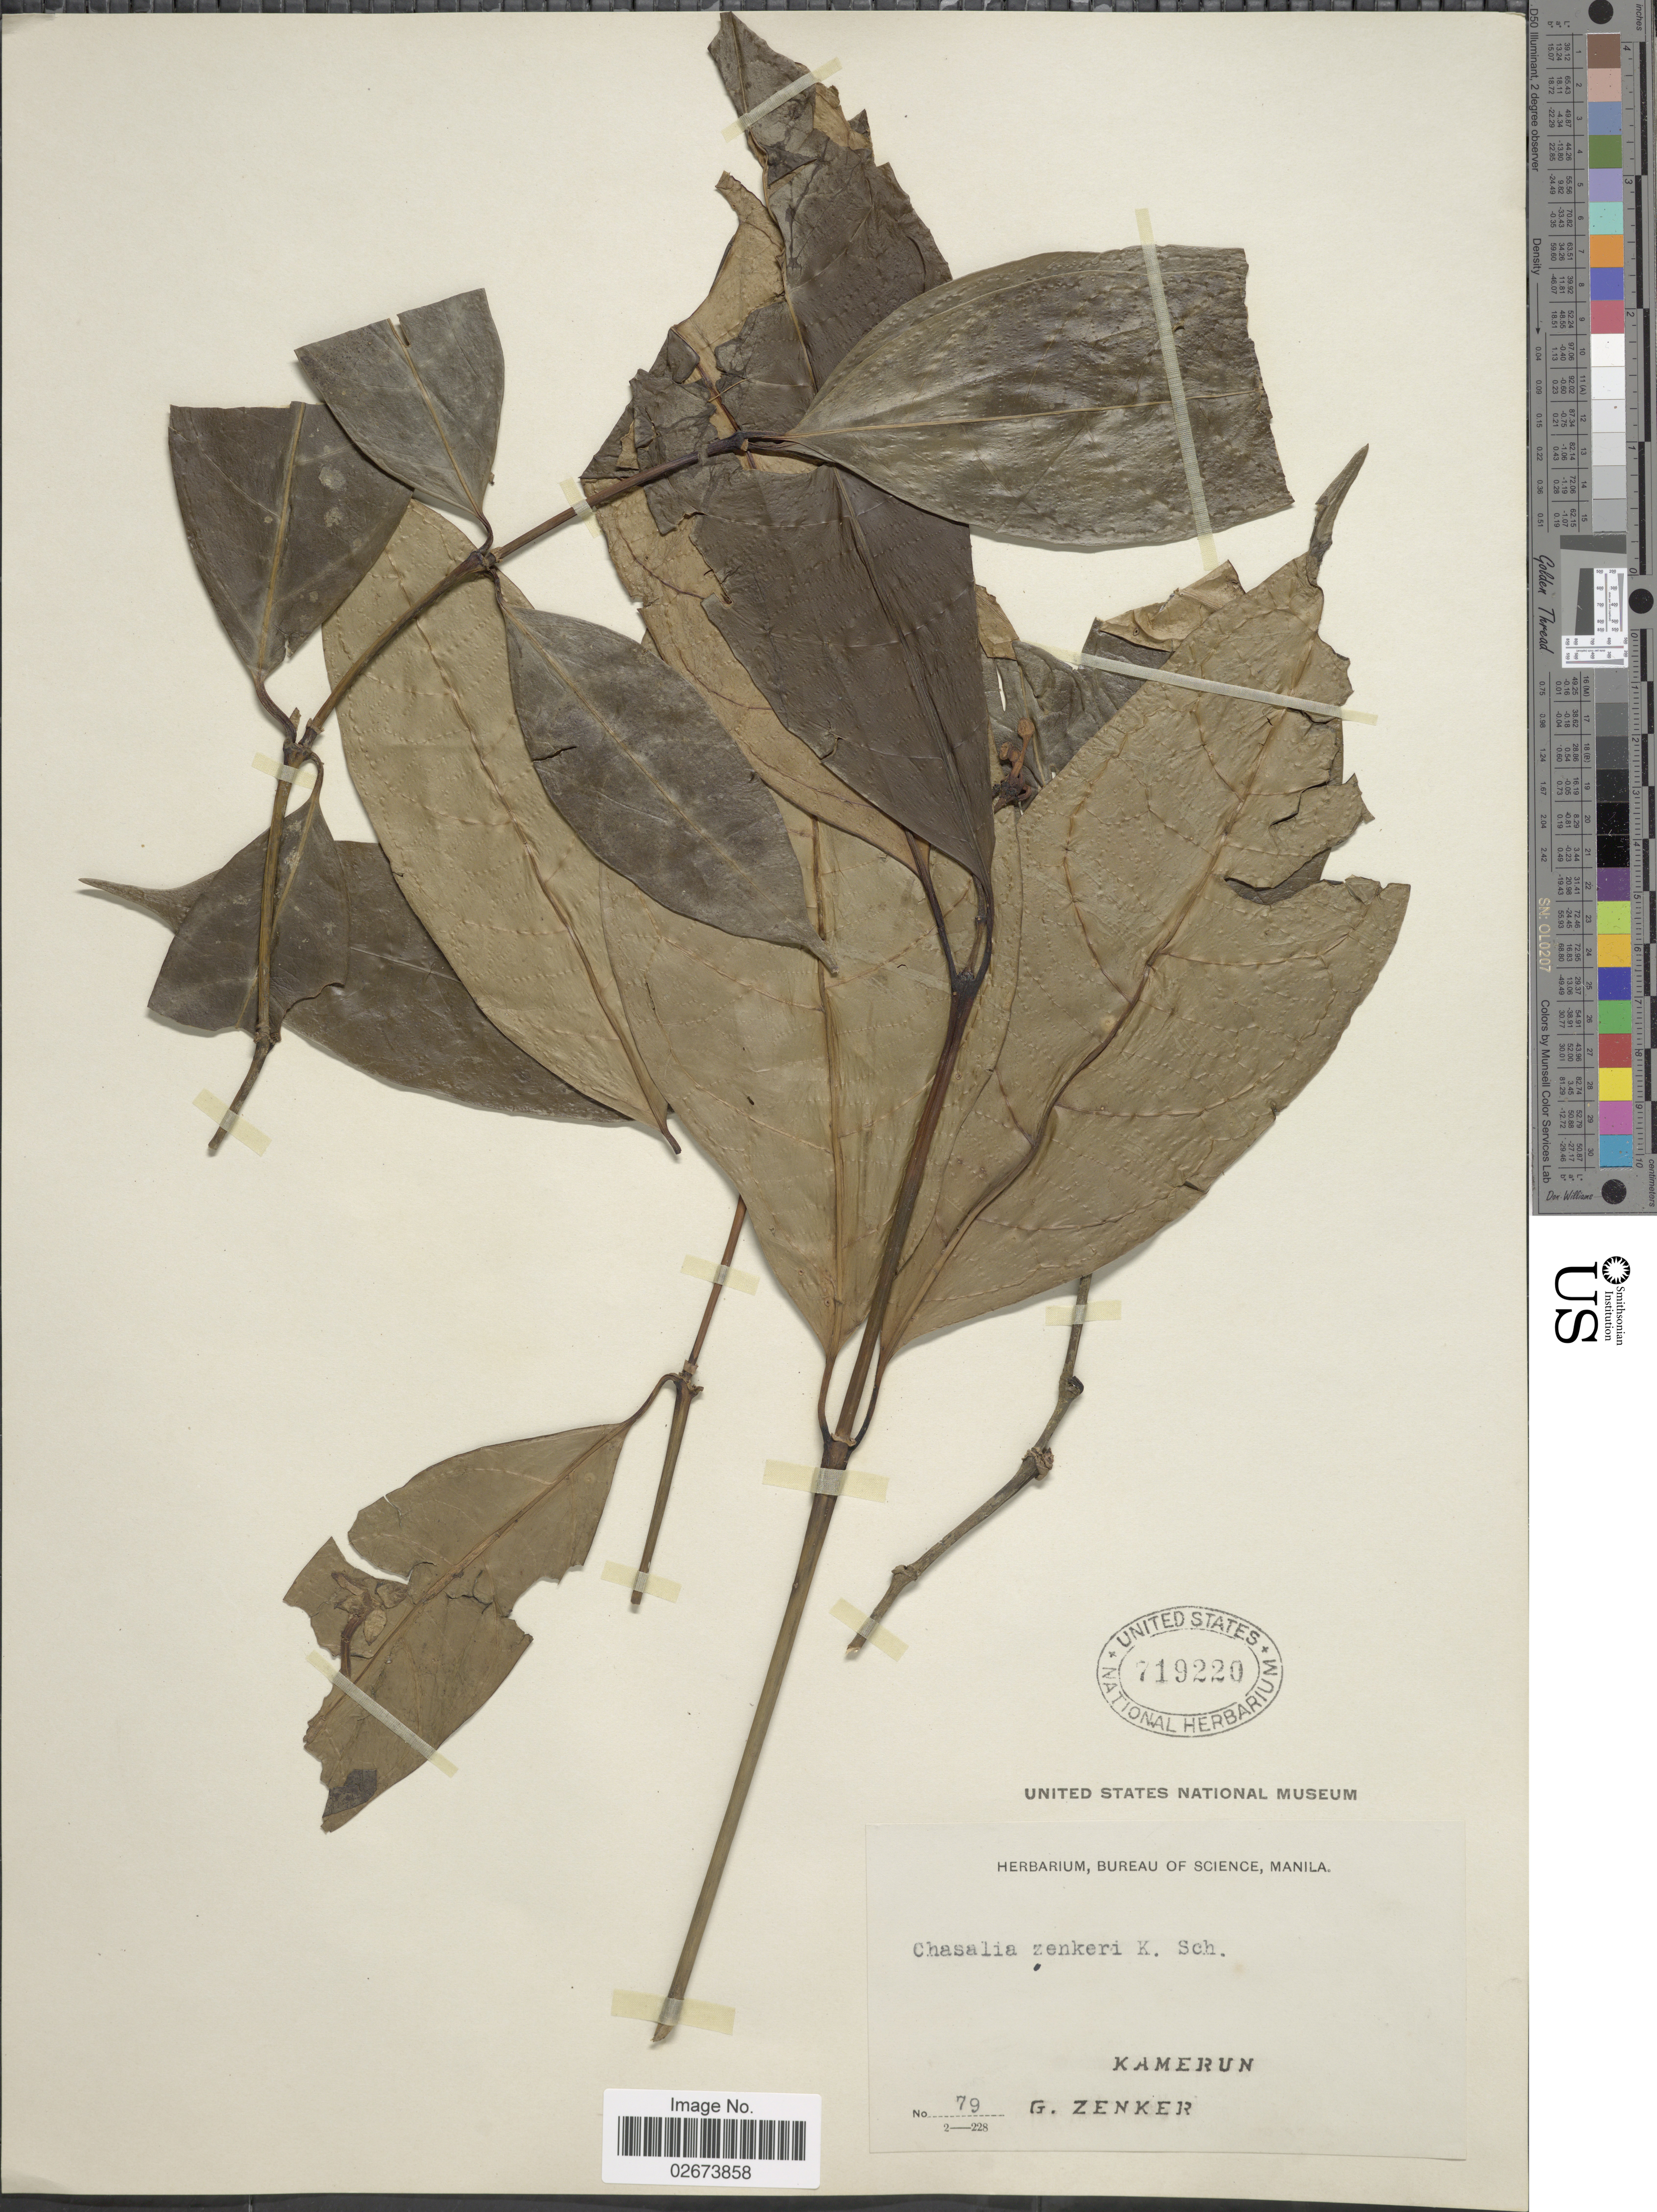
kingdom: Plantae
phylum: Tracheophyta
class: Magnoliopsida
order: Gentianales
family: Rubiaceae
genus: Chassalia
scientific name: Chassalia zenkeri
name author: K. Schum. & K. Krause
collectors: G. A. Zenker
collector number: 79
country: Cameroon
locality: Kamerun.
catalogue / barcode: US 719220